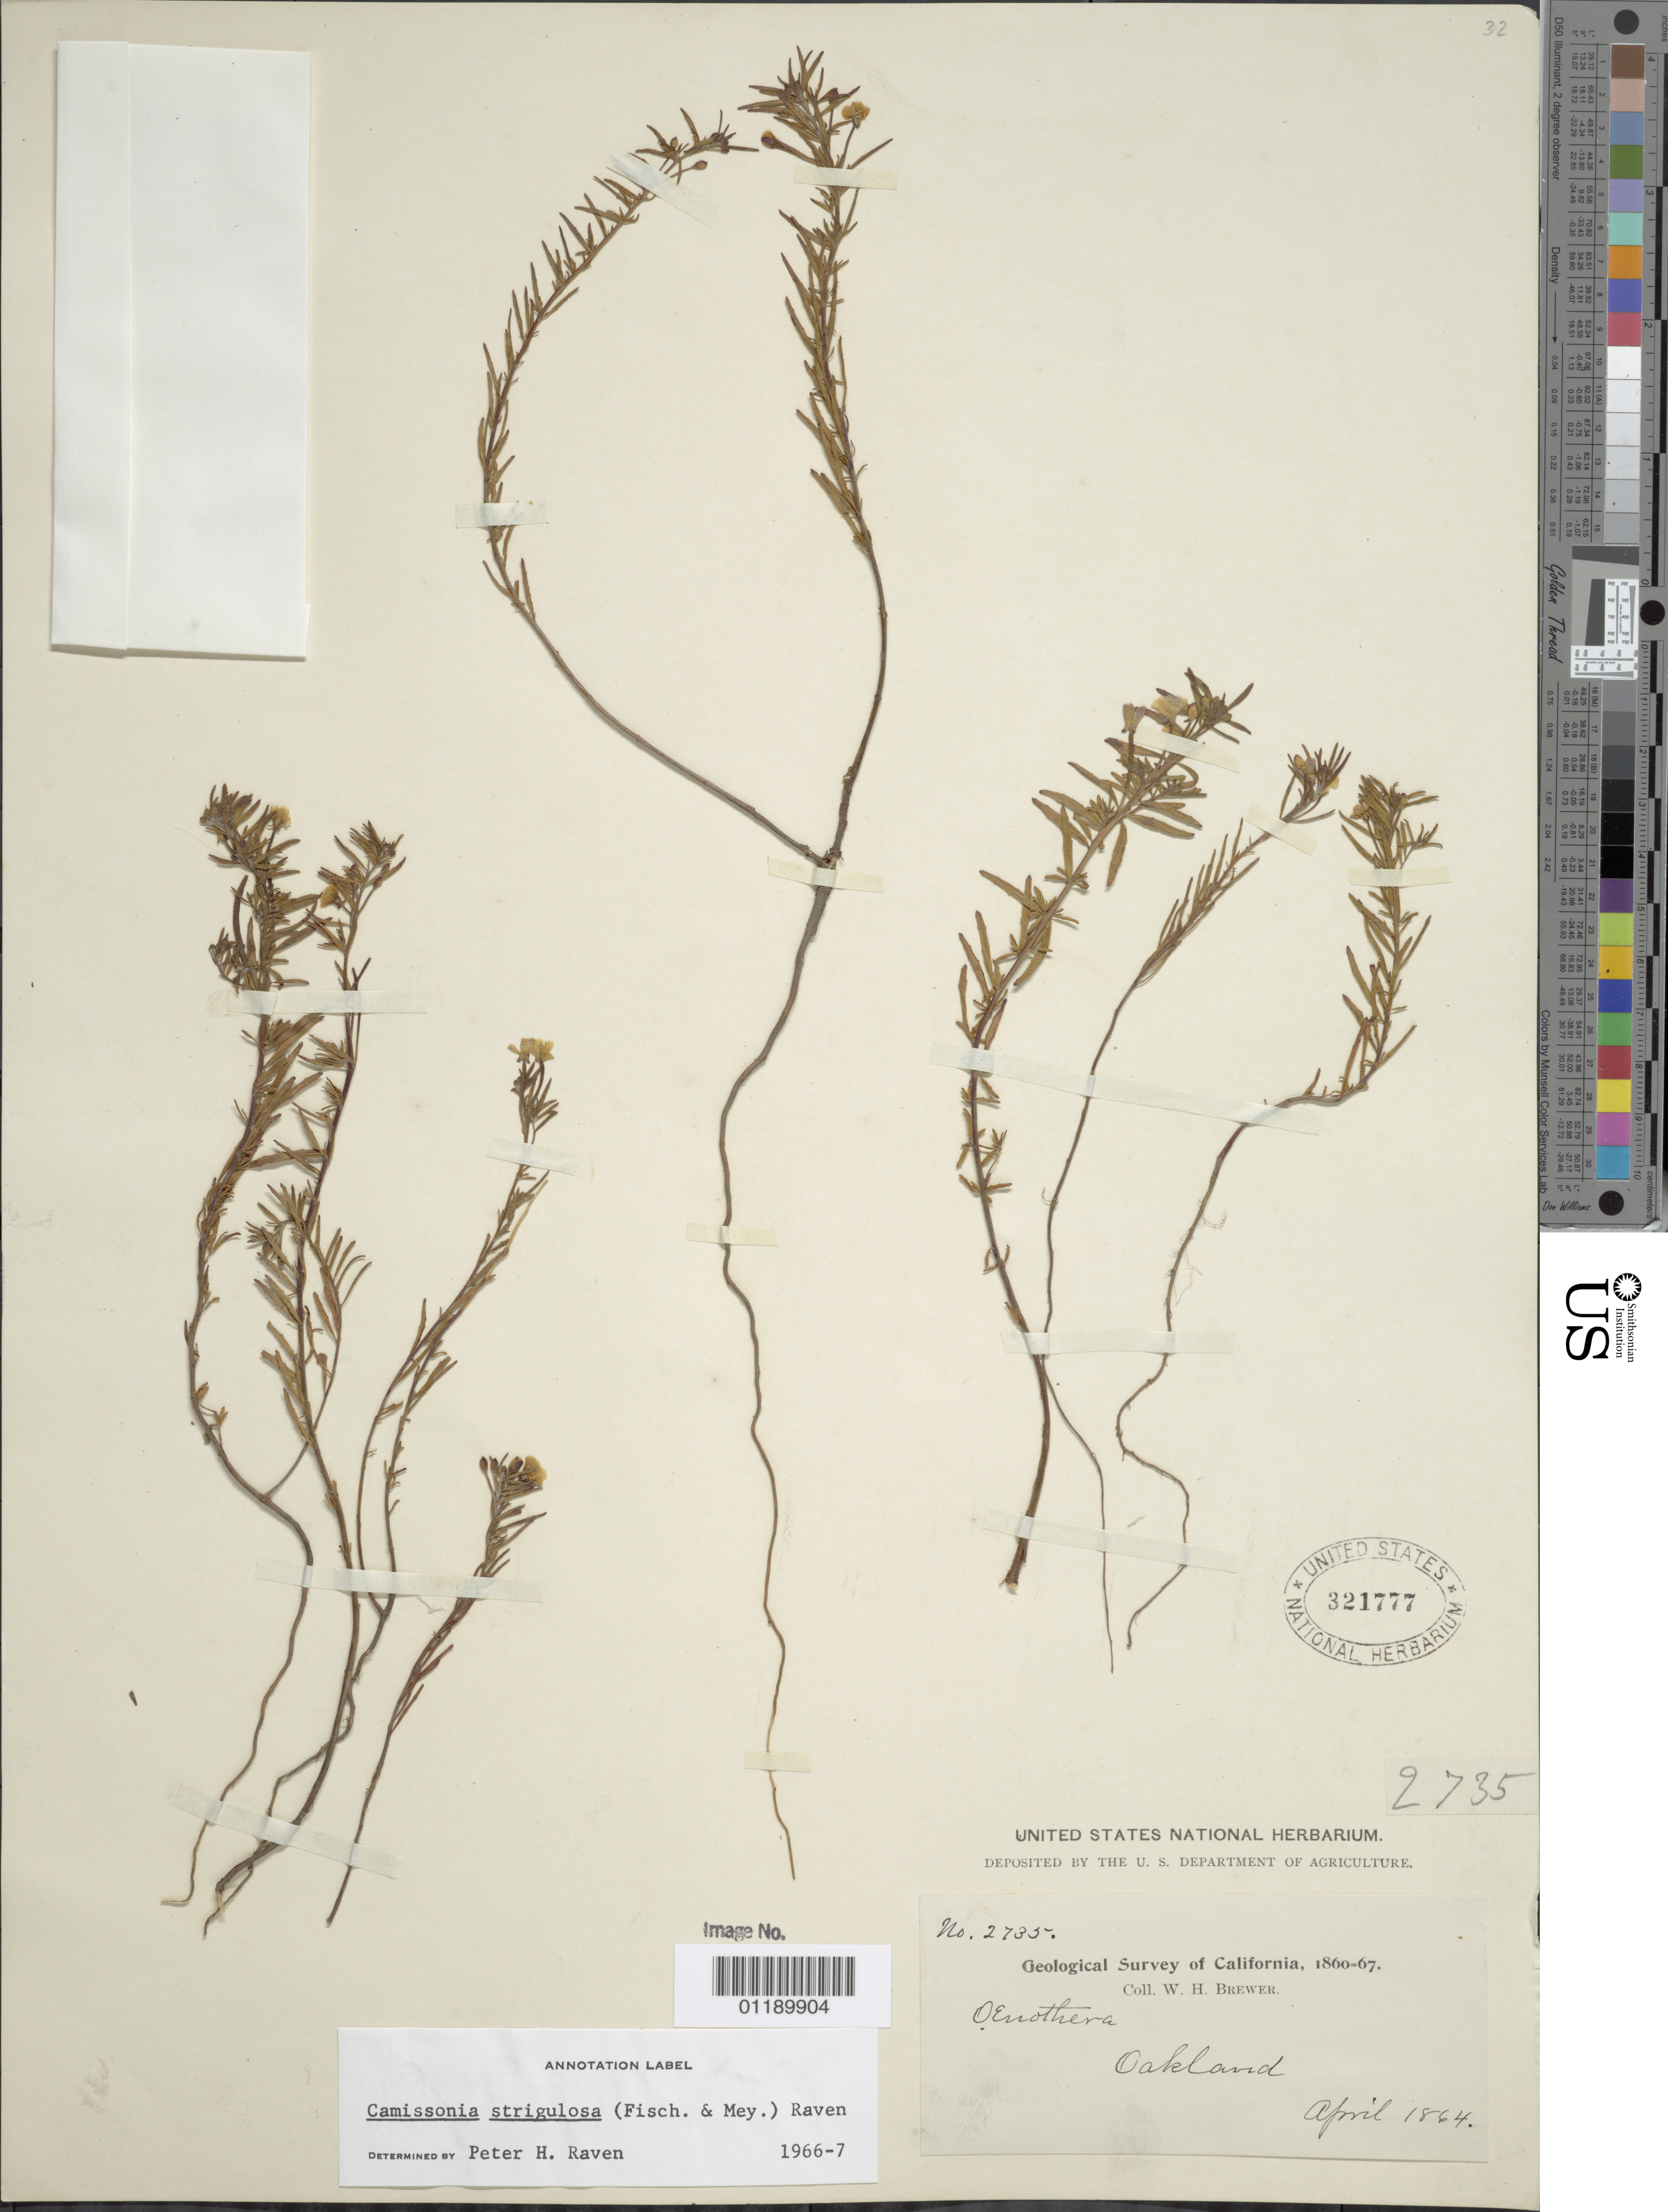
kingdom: Plantae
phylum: Tracheophyta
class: Magnoliopsida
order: Myrtales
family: Onagraceae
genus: Camissonia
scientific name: Camissonia strigulosa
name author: (Fisch. & C.A. Mey.) P.H. Raven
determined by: Raven, P. H.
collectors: W. H. Brewer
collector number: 2735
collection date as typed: Apr 1864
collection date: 1864-04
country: United States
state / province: California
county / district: Alameda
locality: Oakland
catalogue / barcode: US 321777